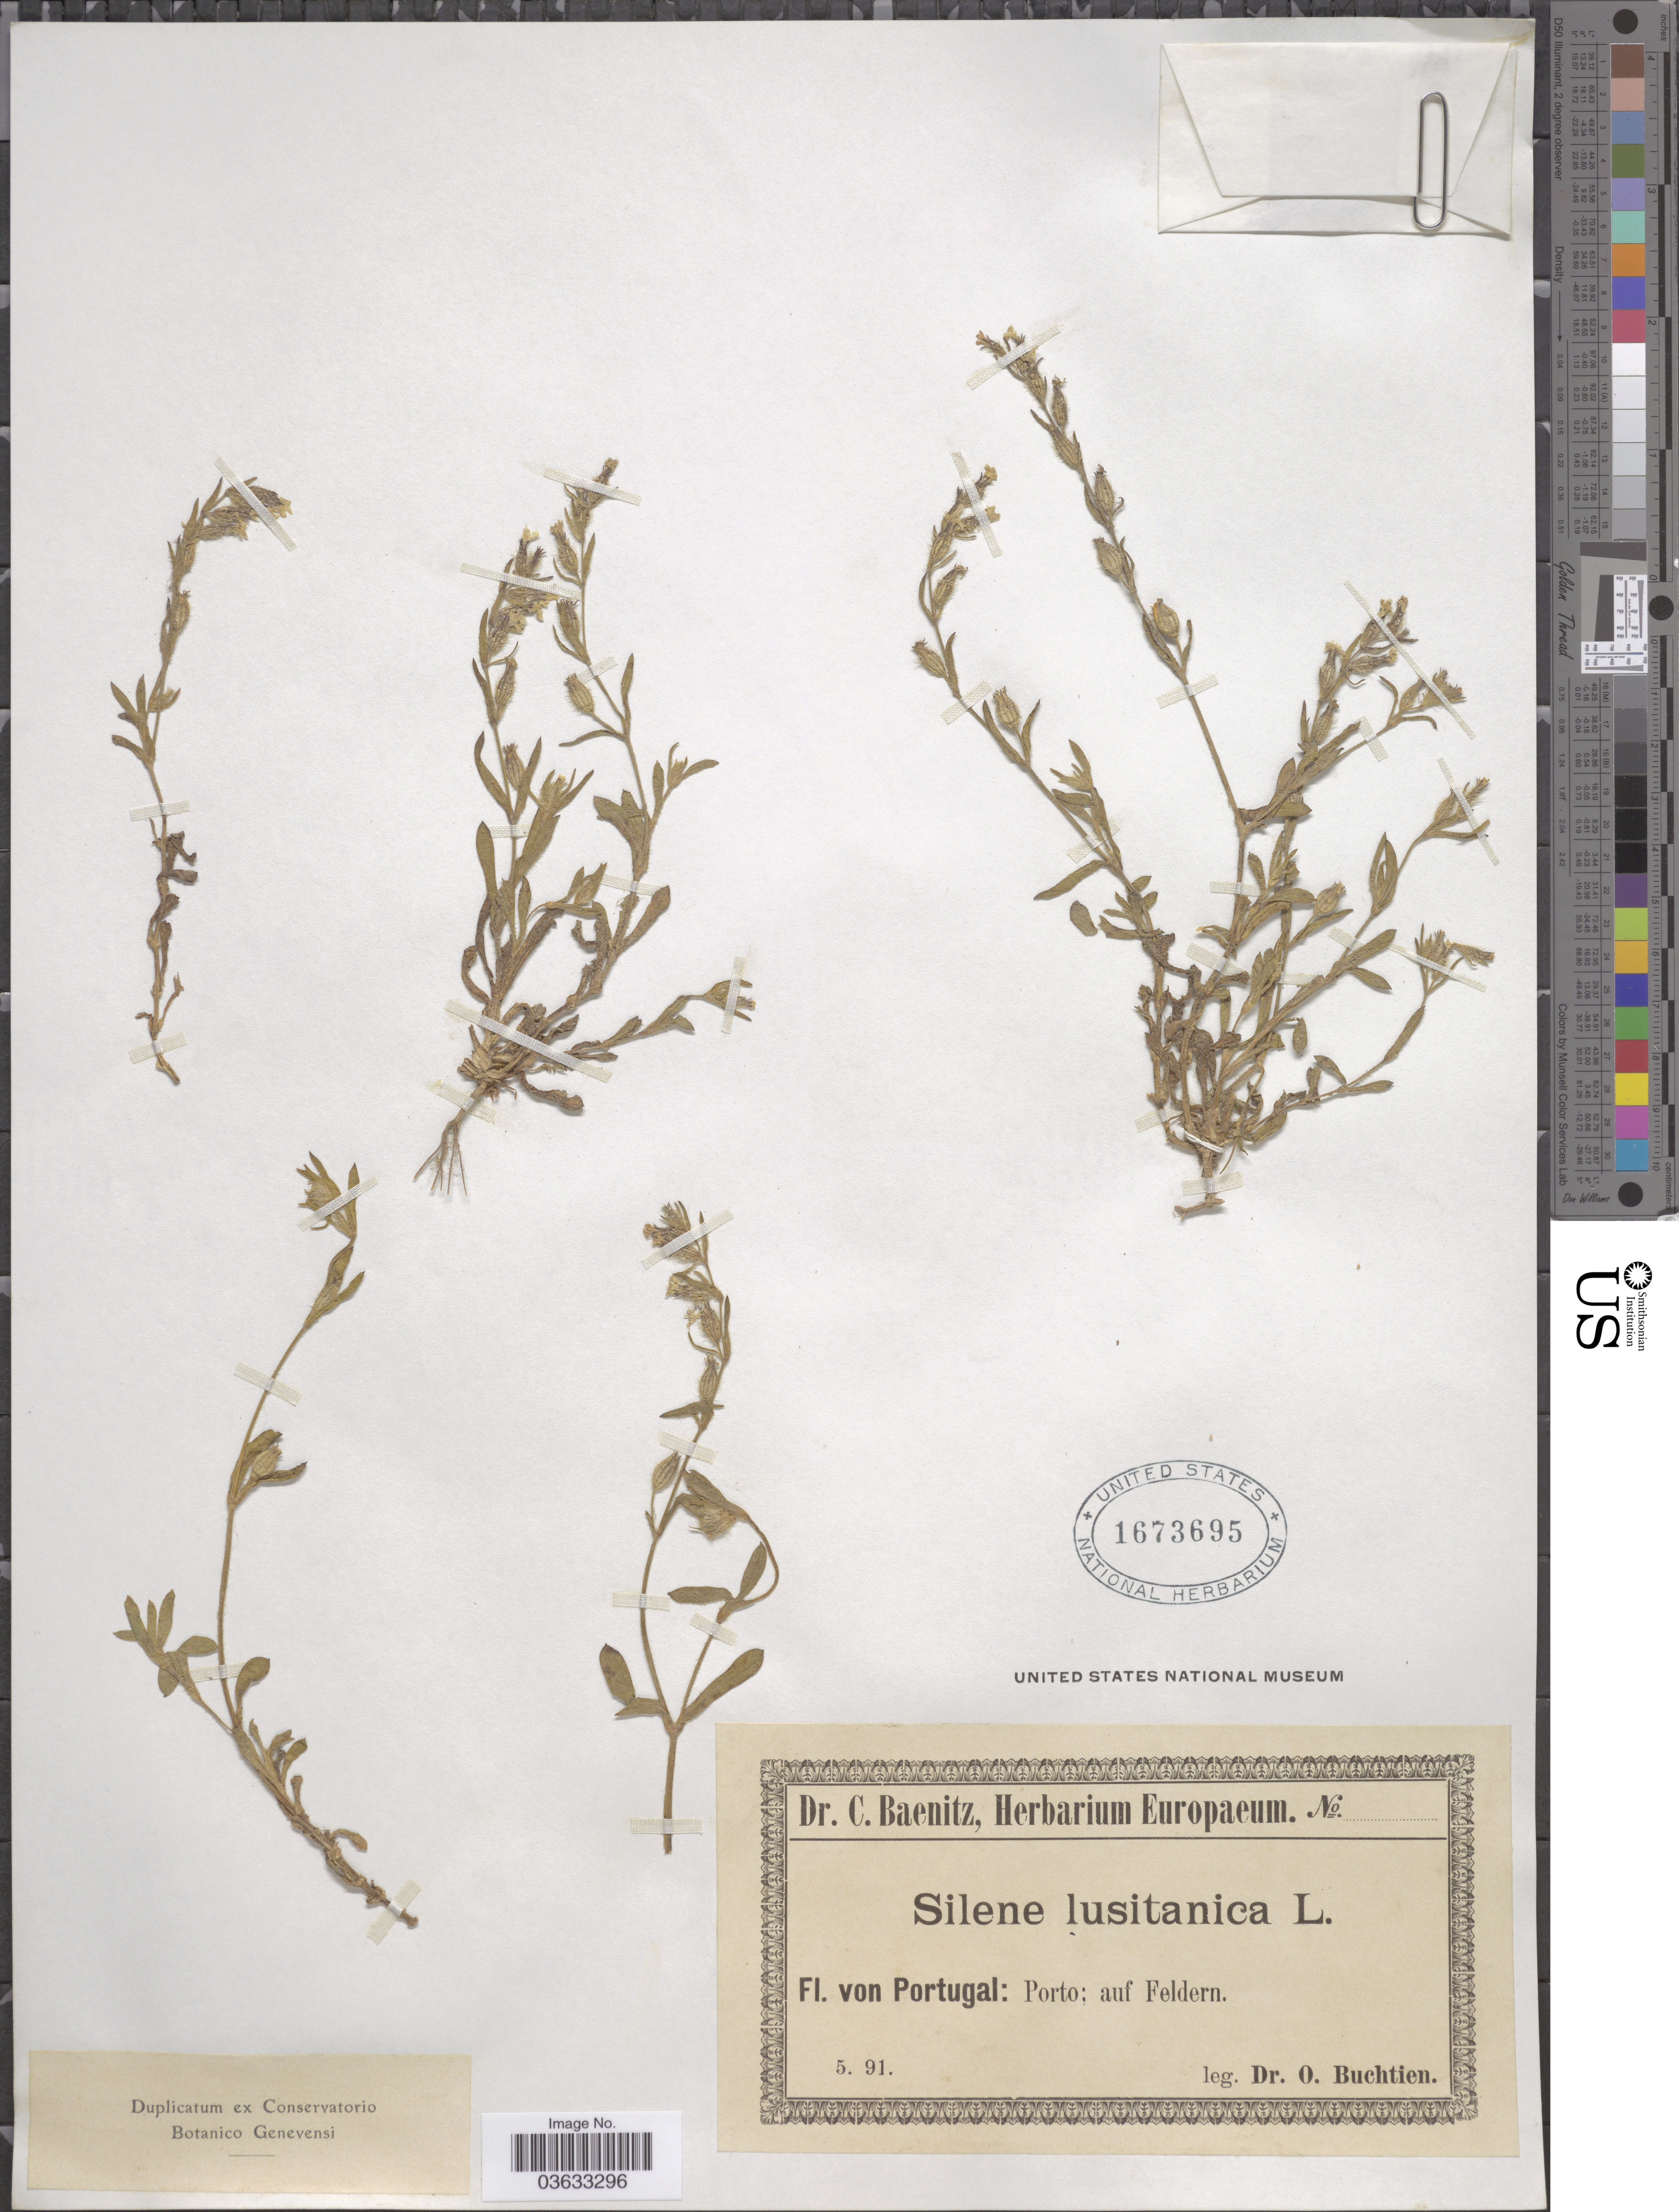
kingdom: Plantae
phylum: Tracheophyta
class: Magnoliopsida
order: Caryophyllales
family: Caryophyllaceae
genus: Silene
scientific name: Silene lusitanica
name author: L.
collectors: O. Buchtien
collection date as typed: Transcribed d/m/y: /5/91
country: Portugal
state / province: Porto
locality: Auf Feldern.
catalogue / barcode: US 1673695